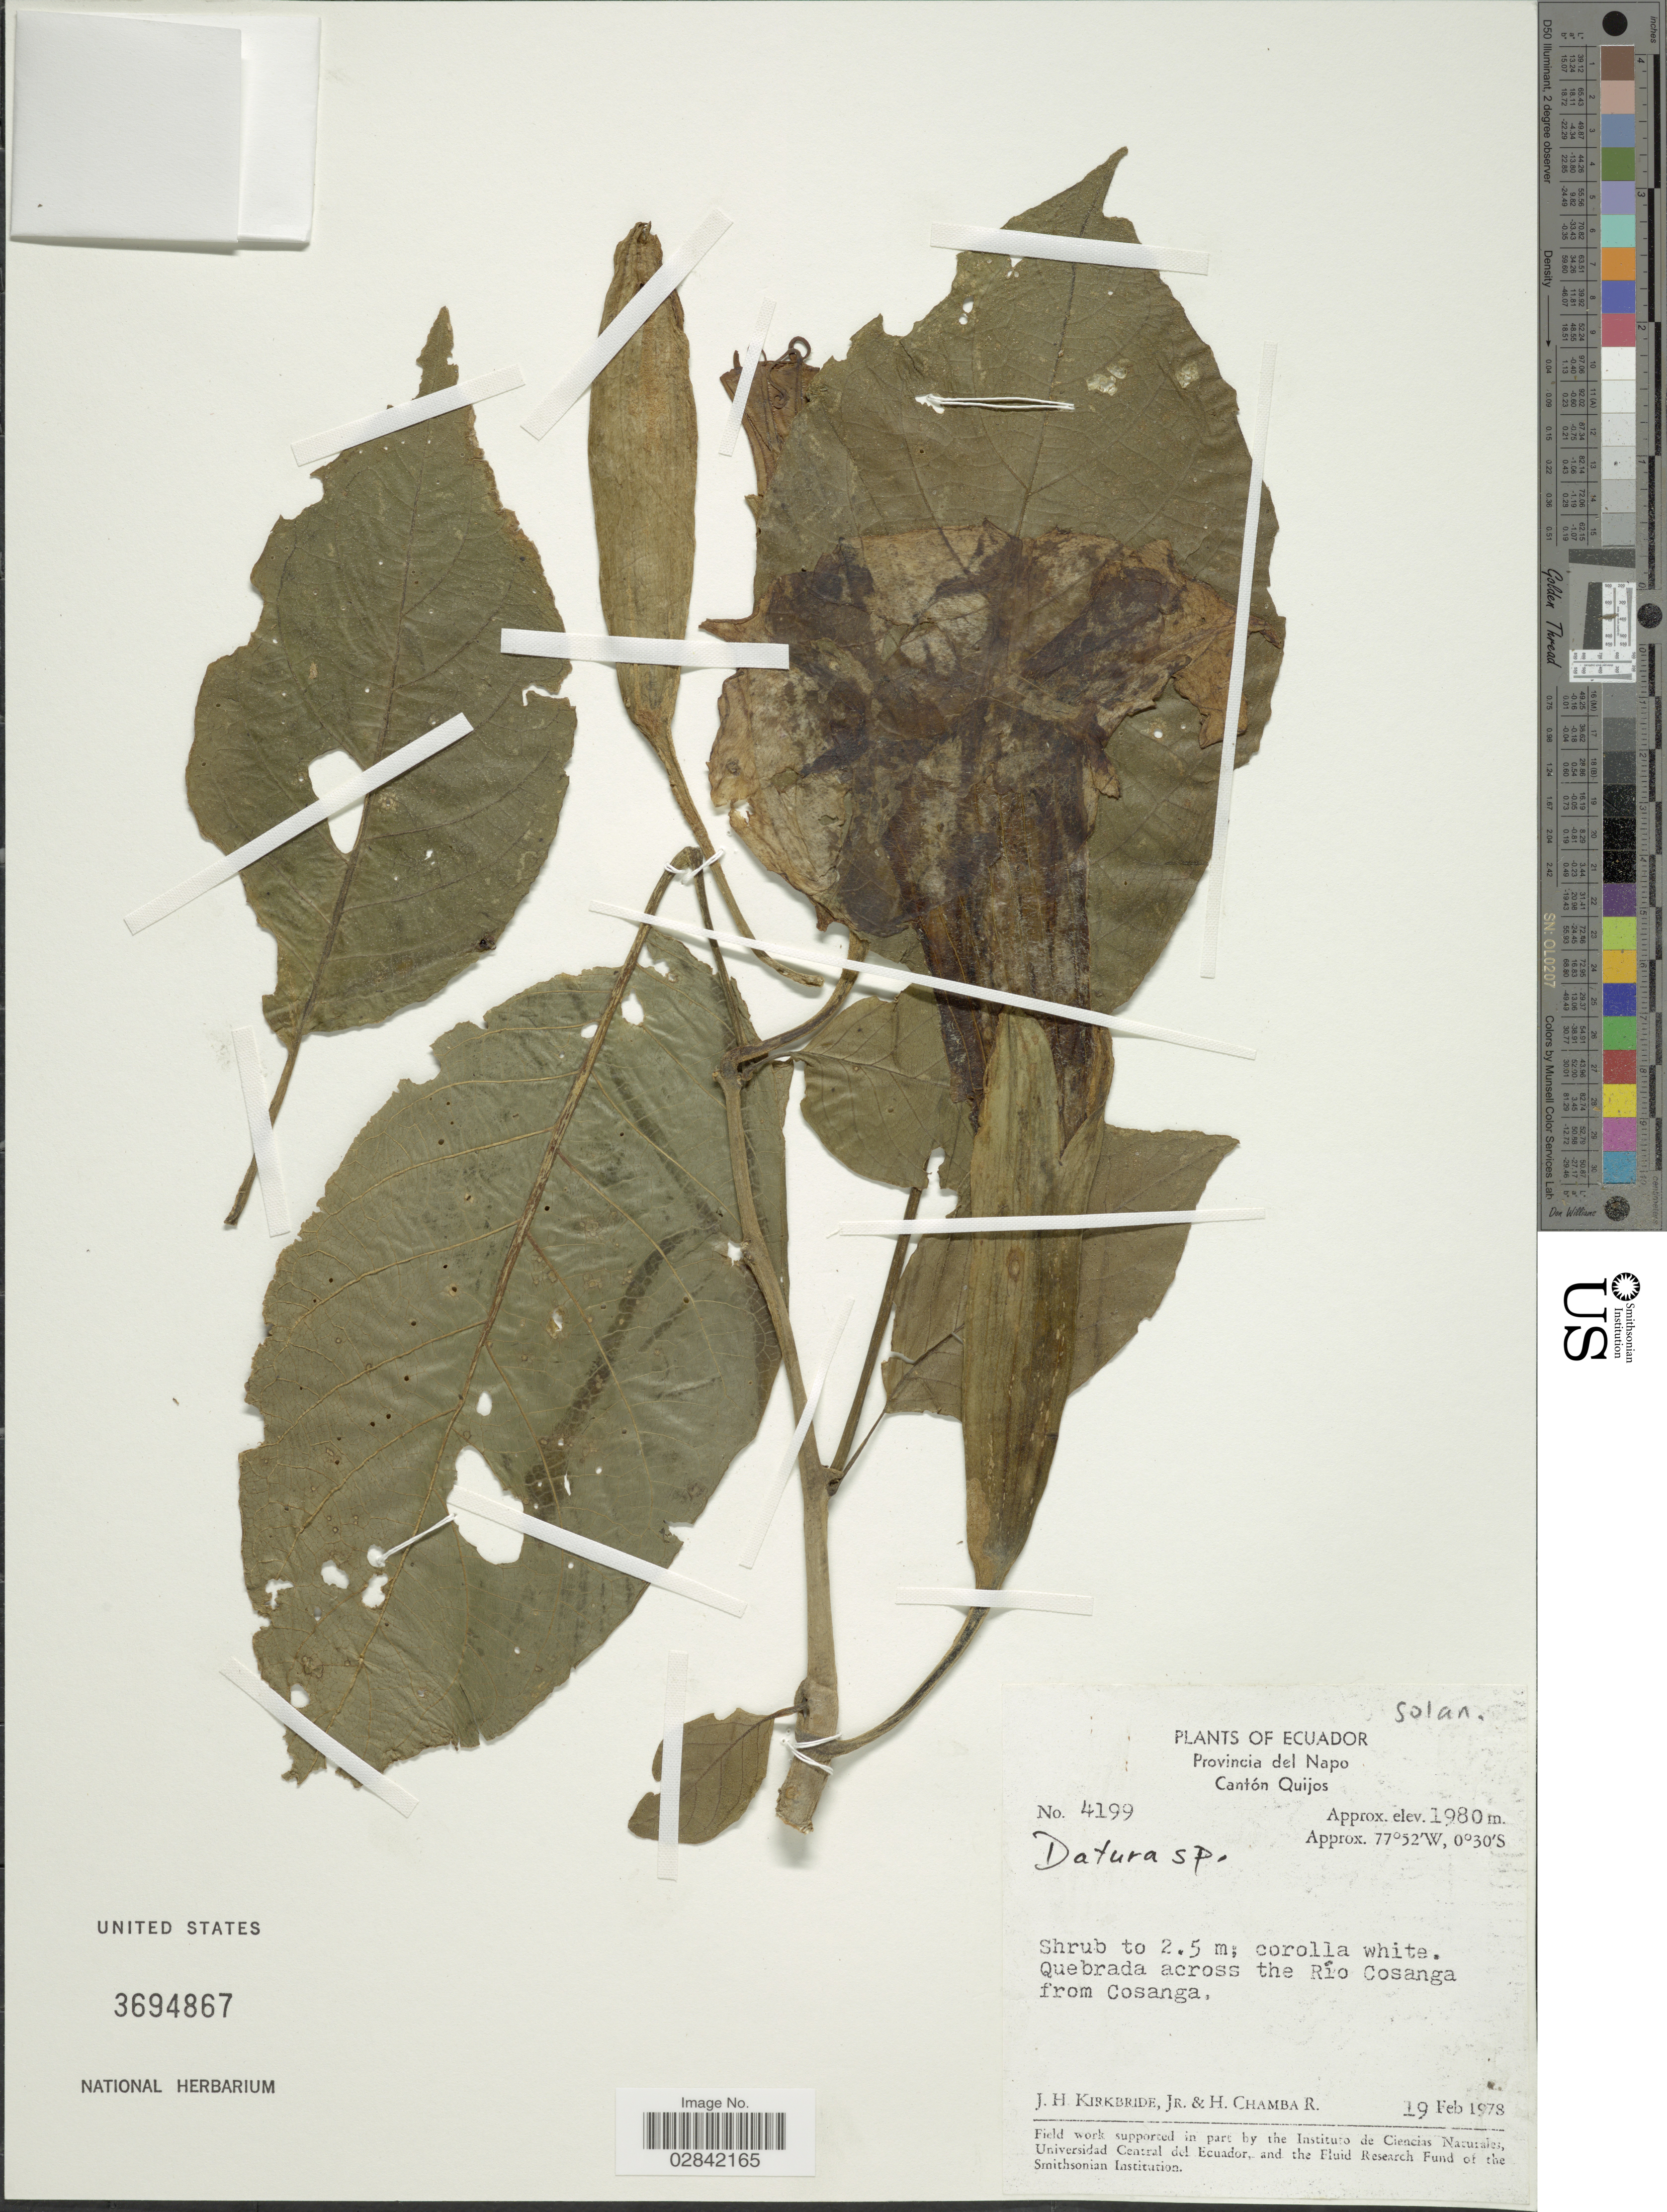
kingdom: Plantae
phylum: Tracheophyta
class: Magnoliopsida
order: Solanales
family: Solanaceae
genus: Brugmansia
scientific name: Brugmansia sp.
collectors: J. H. Kirkbride & H. Chamba R.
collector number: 4199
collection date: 1978-02-19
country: Ecuador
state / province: Napo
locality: Provincia del Napo, Cantón Quijos, Quebrada across the Río Cosanga from Cosanga.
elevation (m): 1980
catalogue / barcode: US 3694867